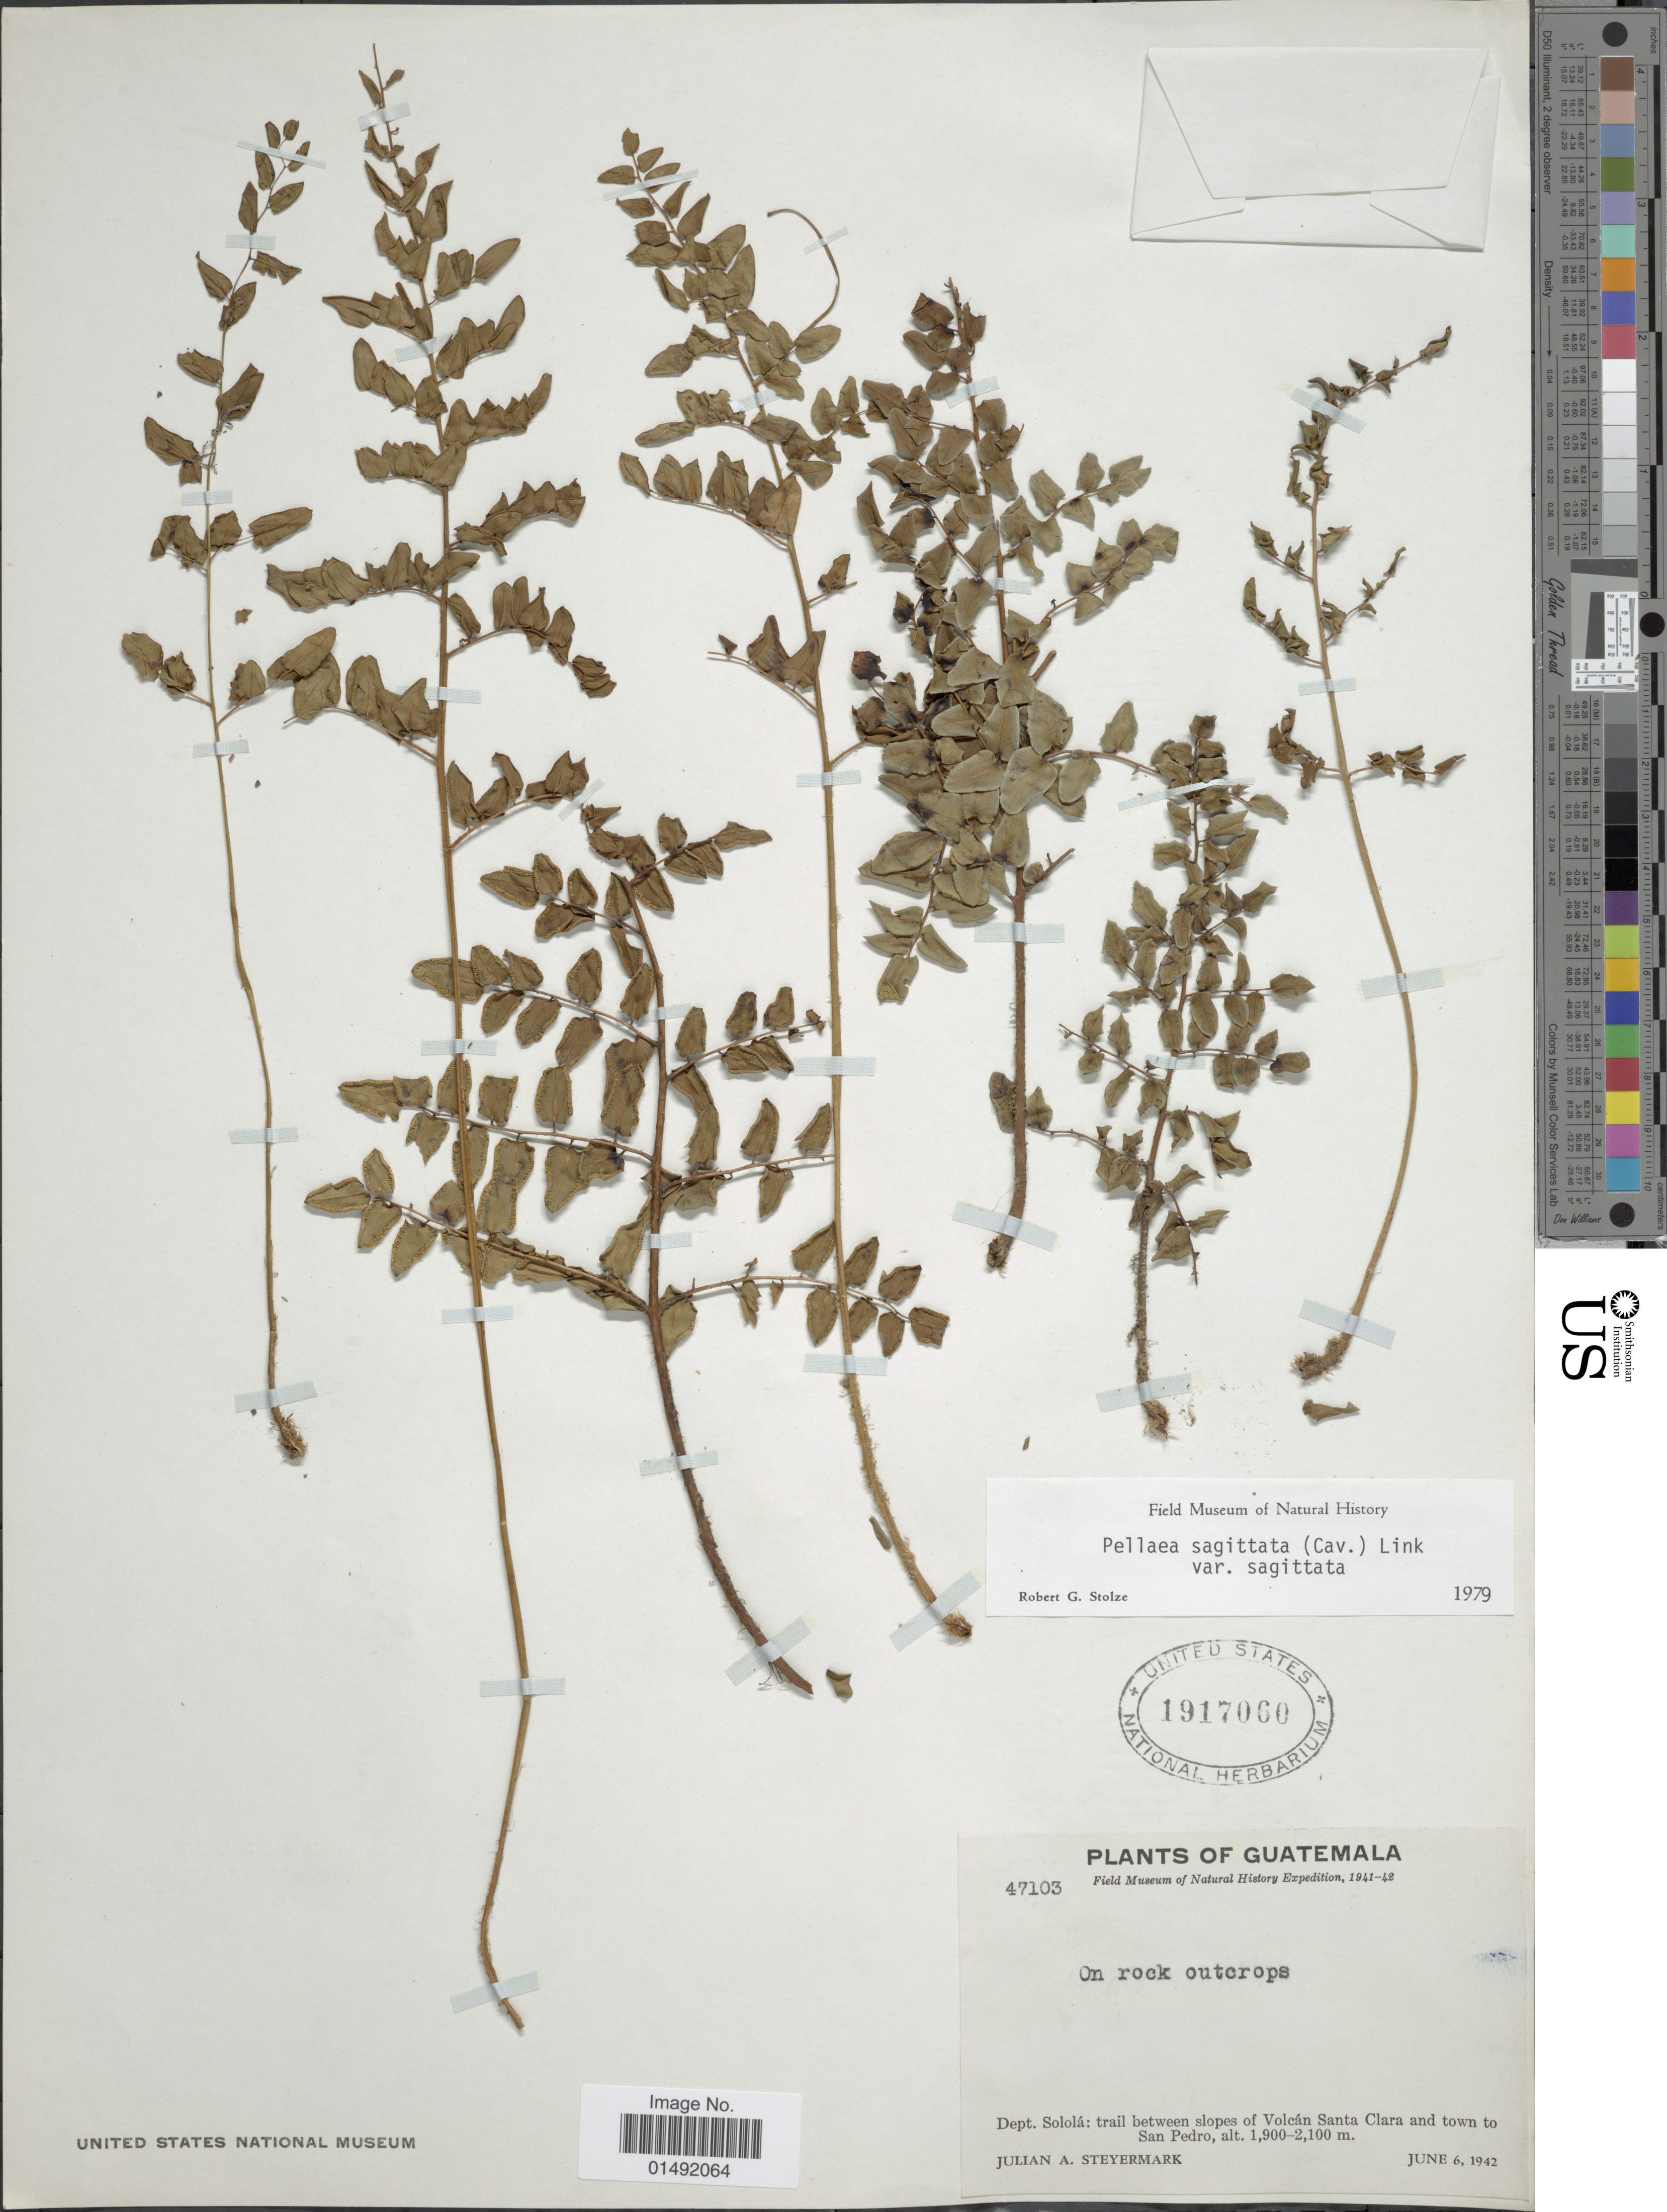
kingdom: Plantae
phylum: Tracheophyta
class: Polypodiopsida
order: Polypodiales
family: Pteridaceae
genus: Pellaea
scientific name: Pellaea sagittata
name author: (Cav.) Link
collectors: J. Steyermark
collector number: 47103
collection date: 1942-06-06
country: Guatemala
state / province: Sololá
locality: Dept. Sololá: trail between slopes of Volcán Santa Clara and town to San Pedro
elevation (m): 1900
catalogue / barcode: US 1917060